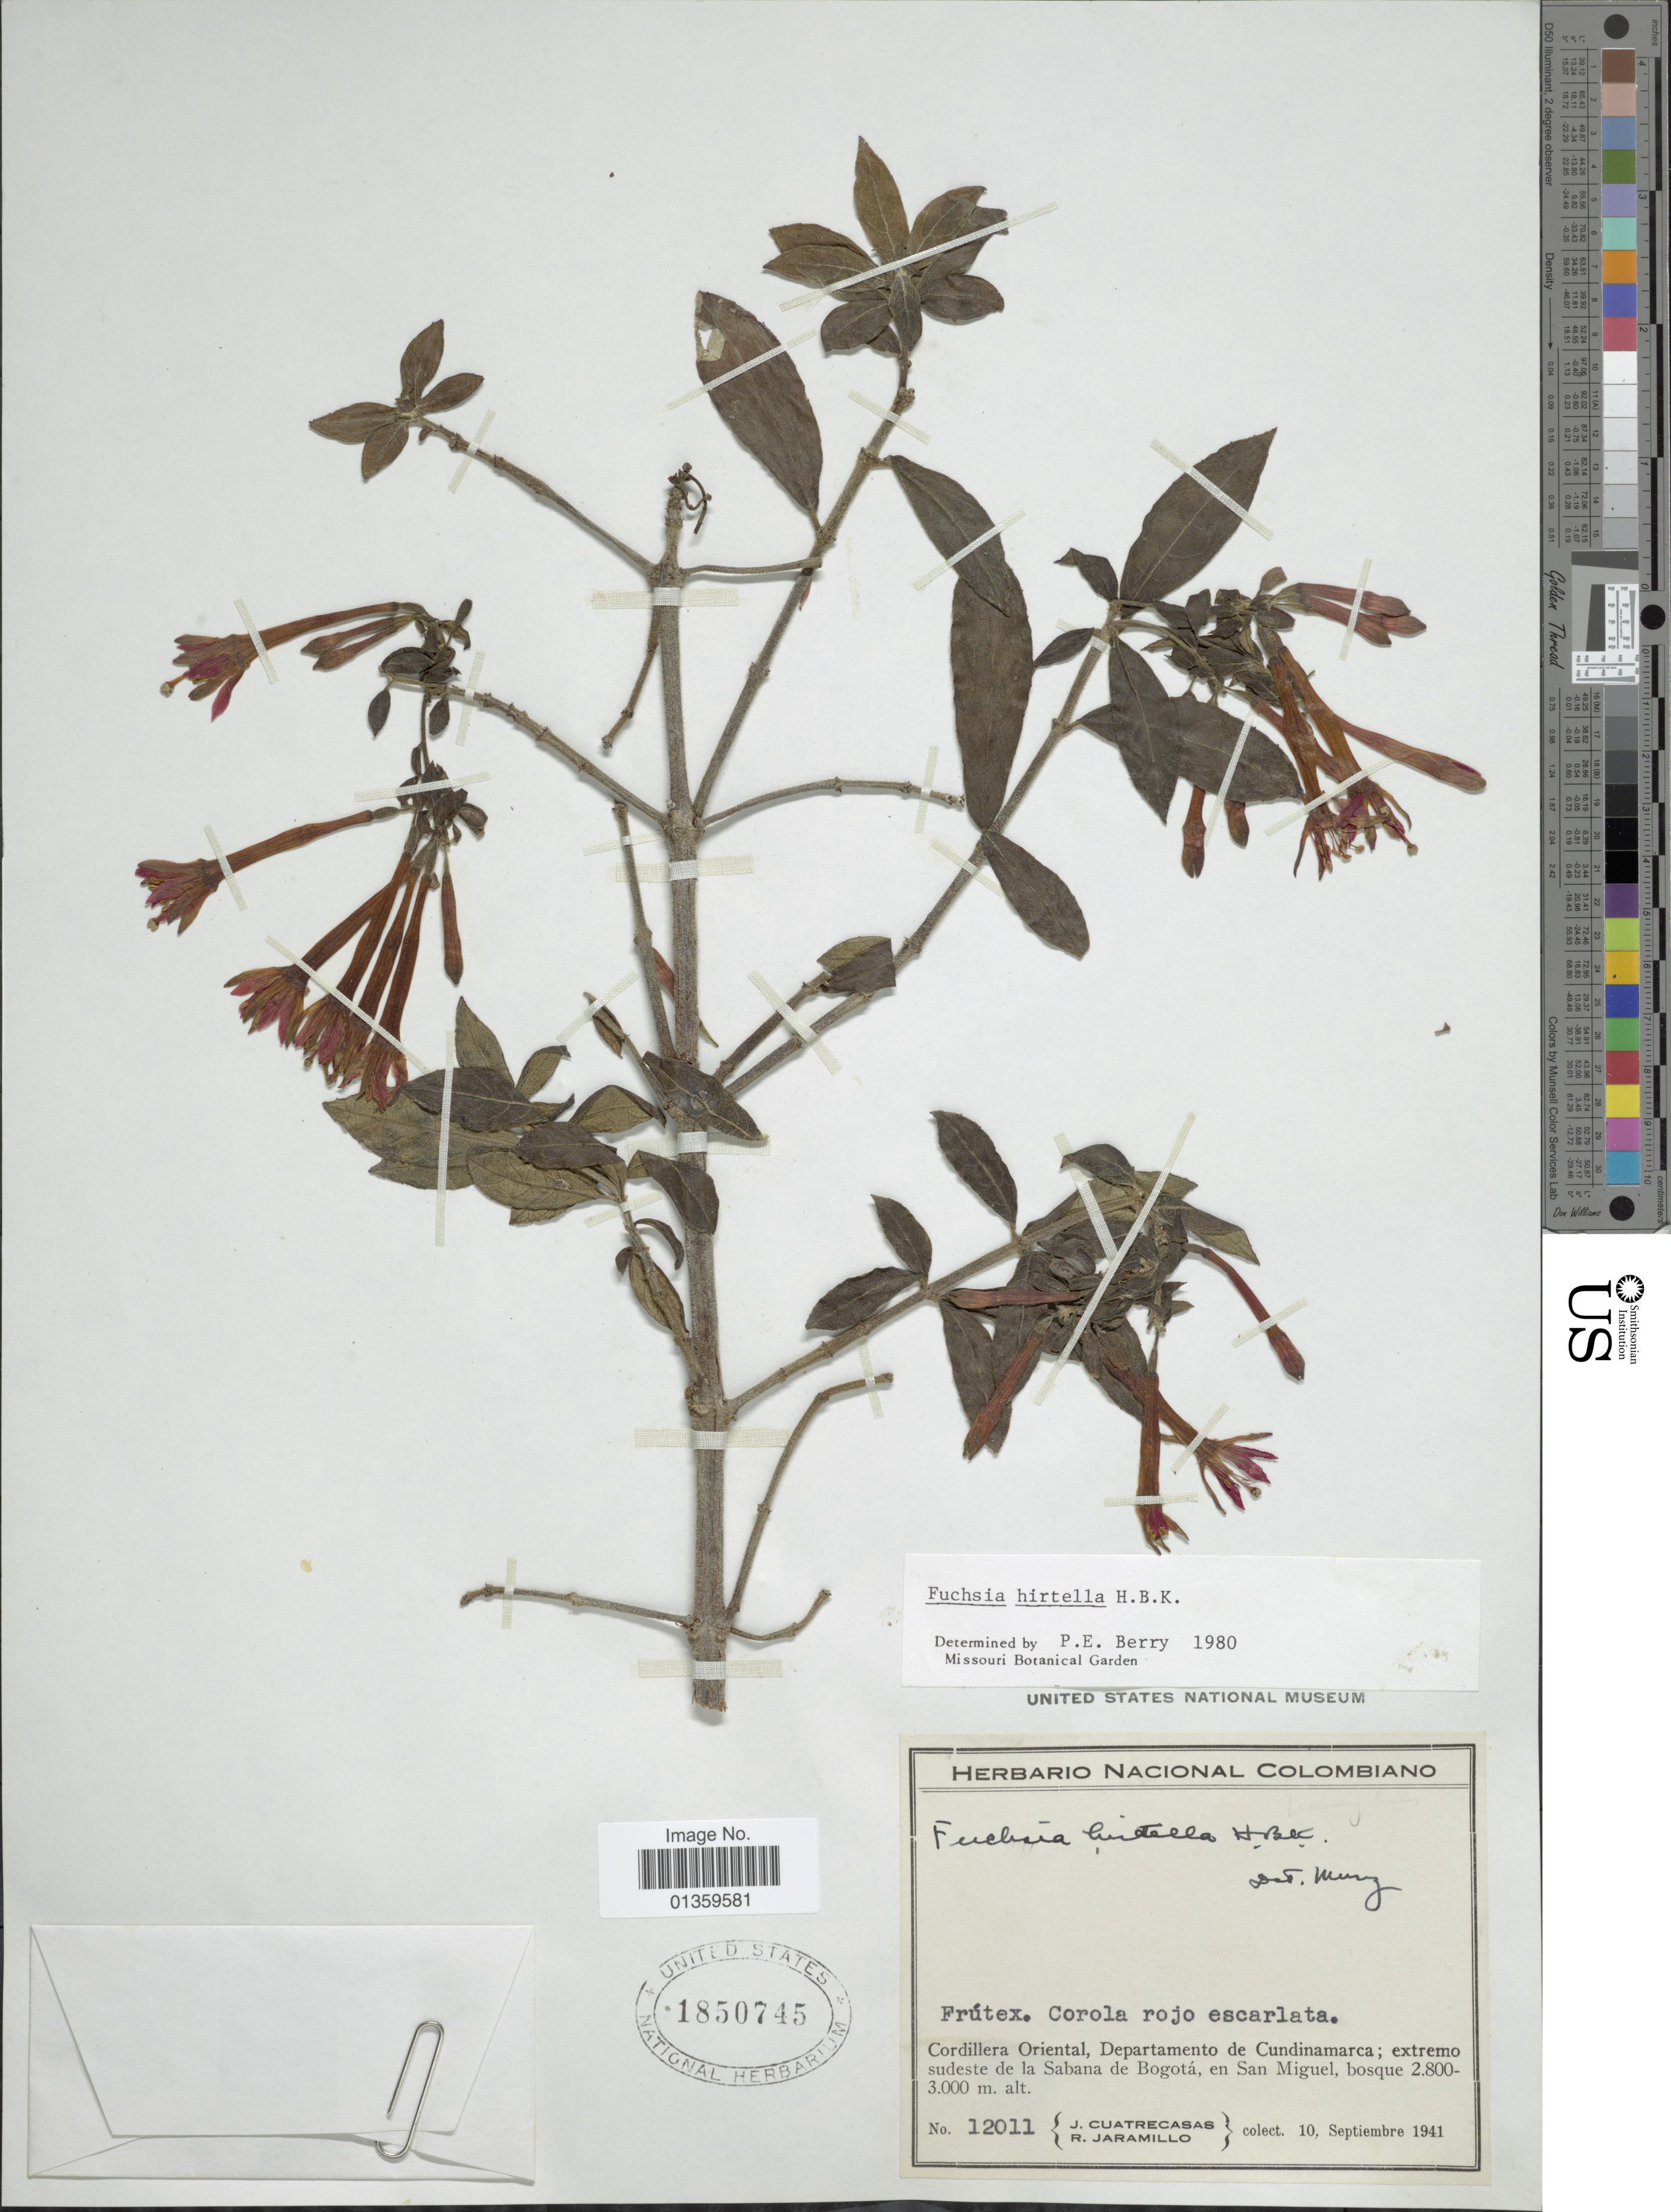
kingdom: Plantae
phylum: Tracheophyta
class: Magnoliopsida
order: Myrtales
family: Onagraceae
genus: Fuchsia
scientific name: Fuchsia hirtella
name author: Kunth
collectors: J. Cuatrecasas & R. Jaramillo M.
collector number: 12011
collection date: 1941-09-10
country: Colombia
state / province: Cundinamarca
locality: Cordillera Oriental, extremo sudeste de la Sabana de Bogotá, en San Miguel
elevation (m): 2800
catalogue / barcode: US 1850745